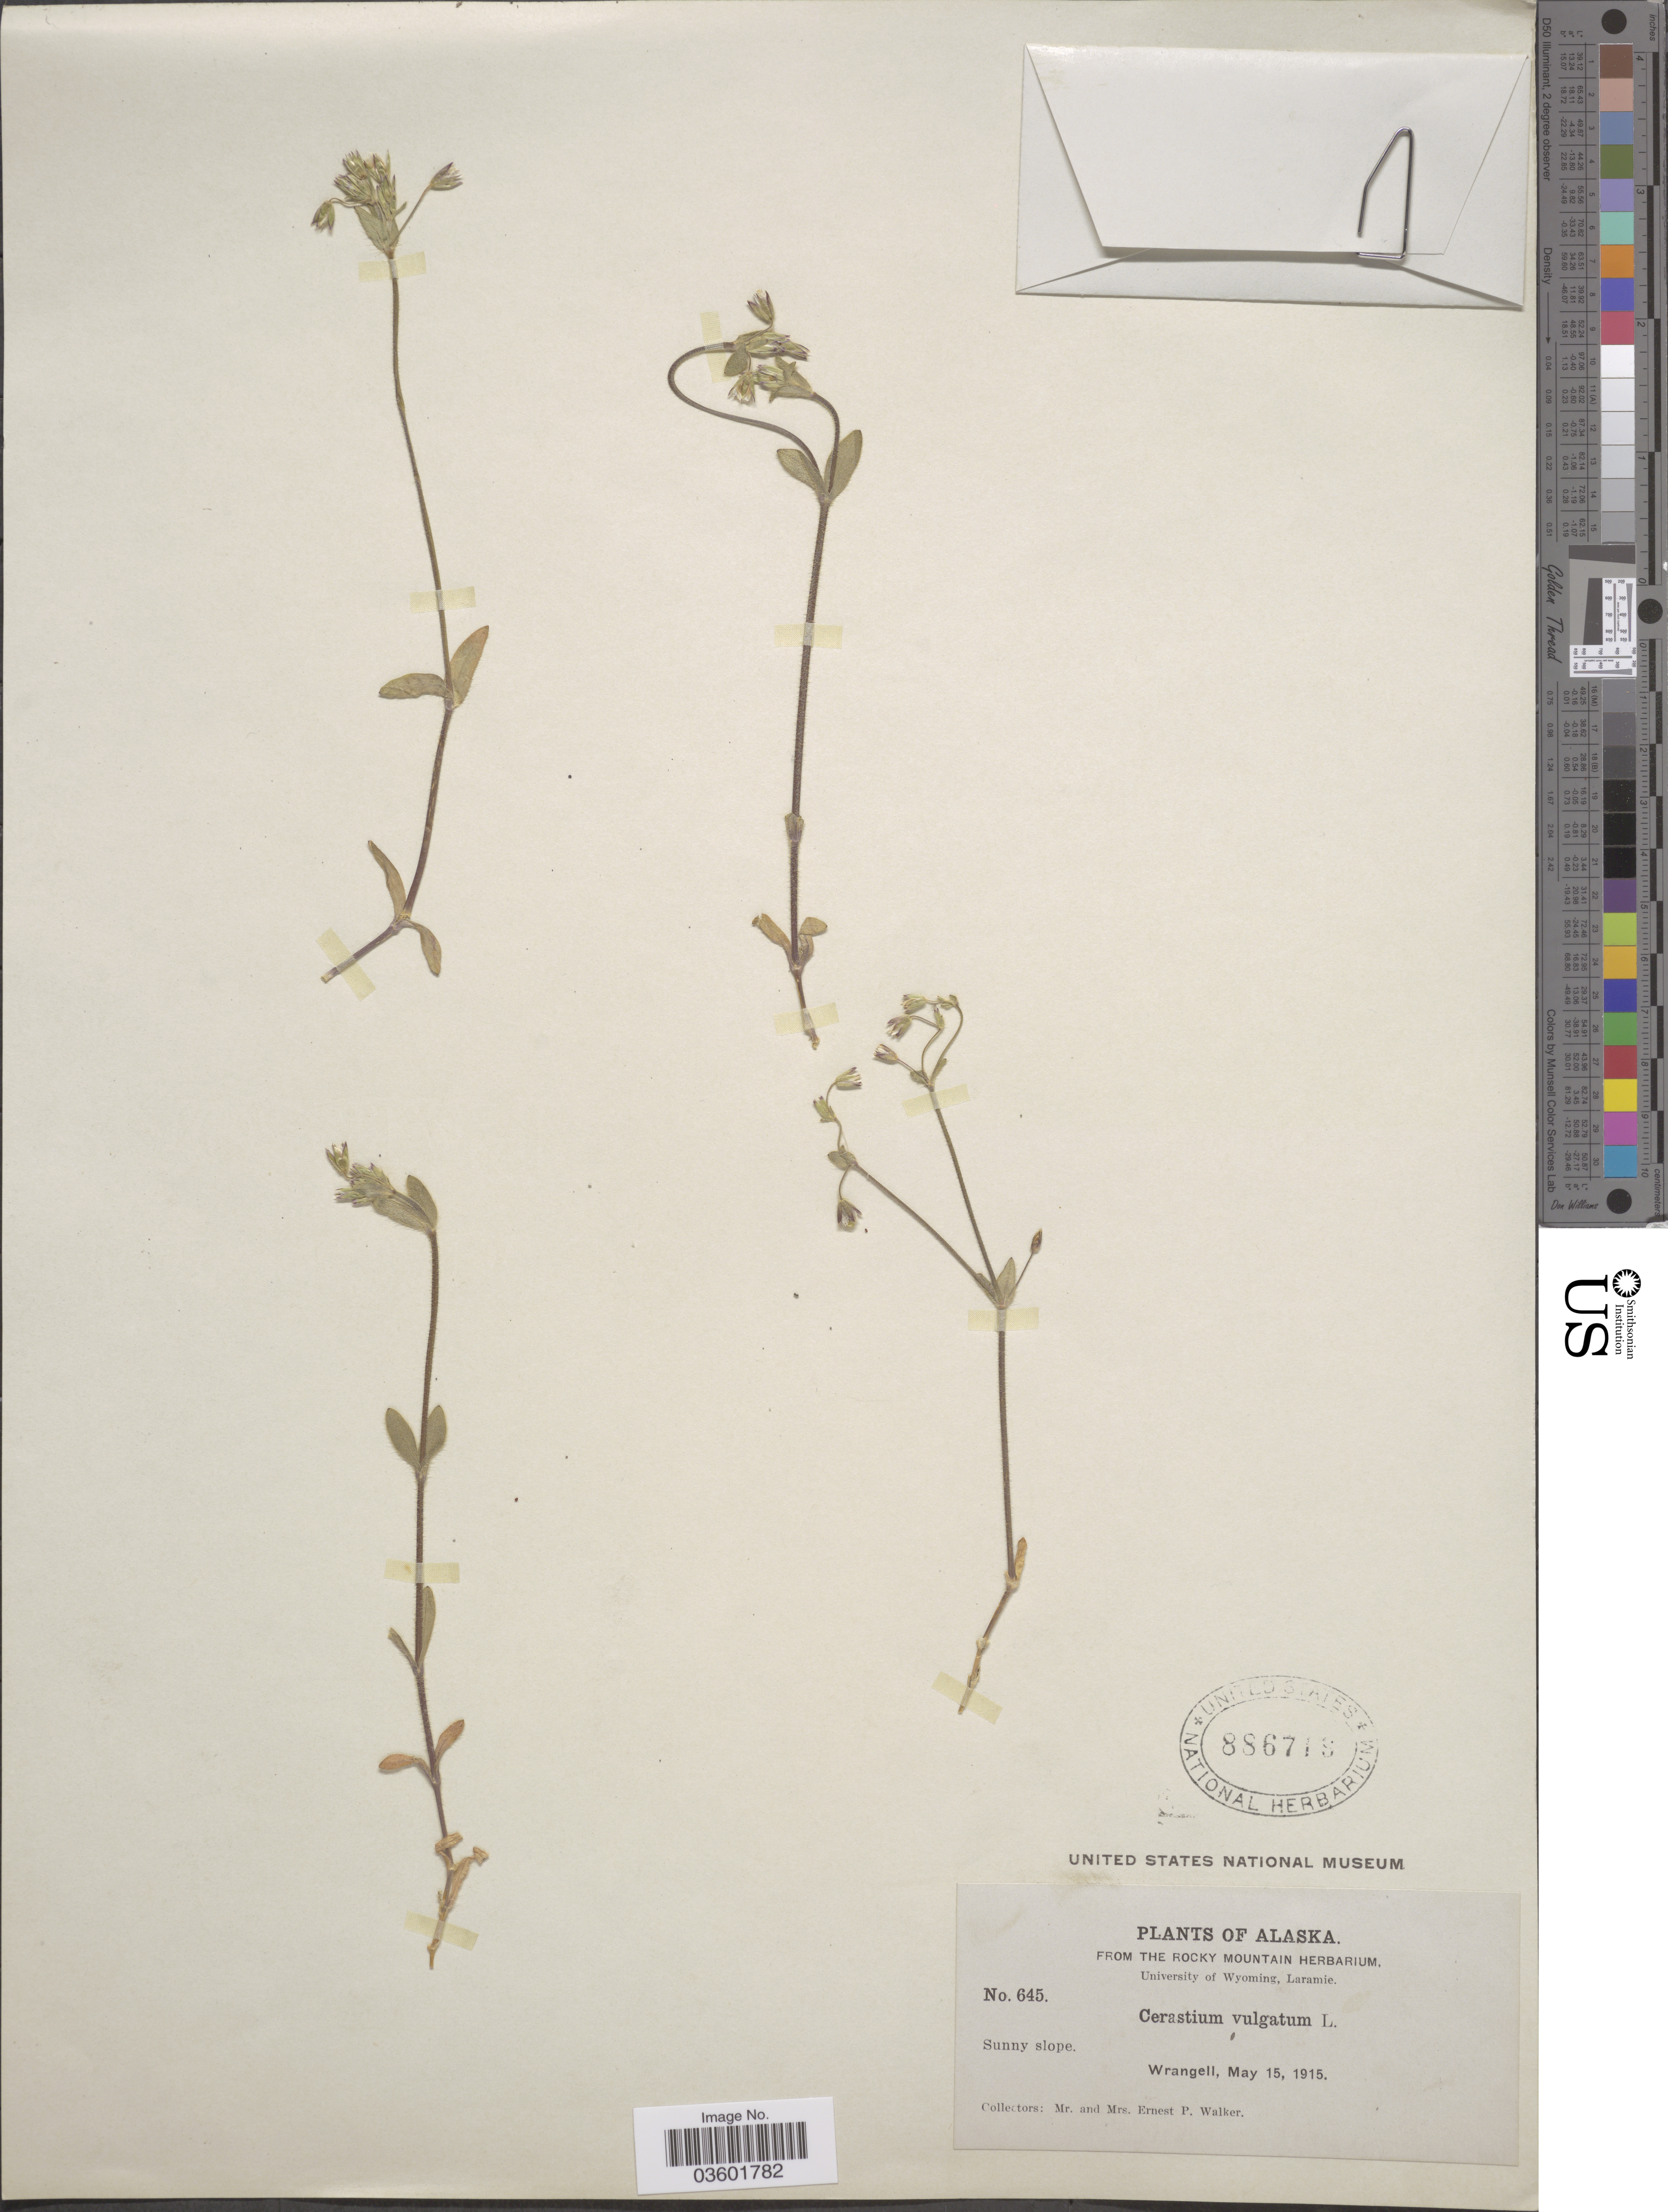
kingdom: Plantae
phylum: Tracheophyta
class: Magnoliopsida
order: Caryophyllales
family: Caryophyllaceae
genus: Cerastium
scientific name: Cerastium caespitosum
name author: Rchb. & Kit.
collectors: E. P. Walker & E. Walker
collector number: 645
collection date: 1915-05-15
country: United States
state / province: Alaska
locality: Wrangell.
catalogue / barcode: US 886718